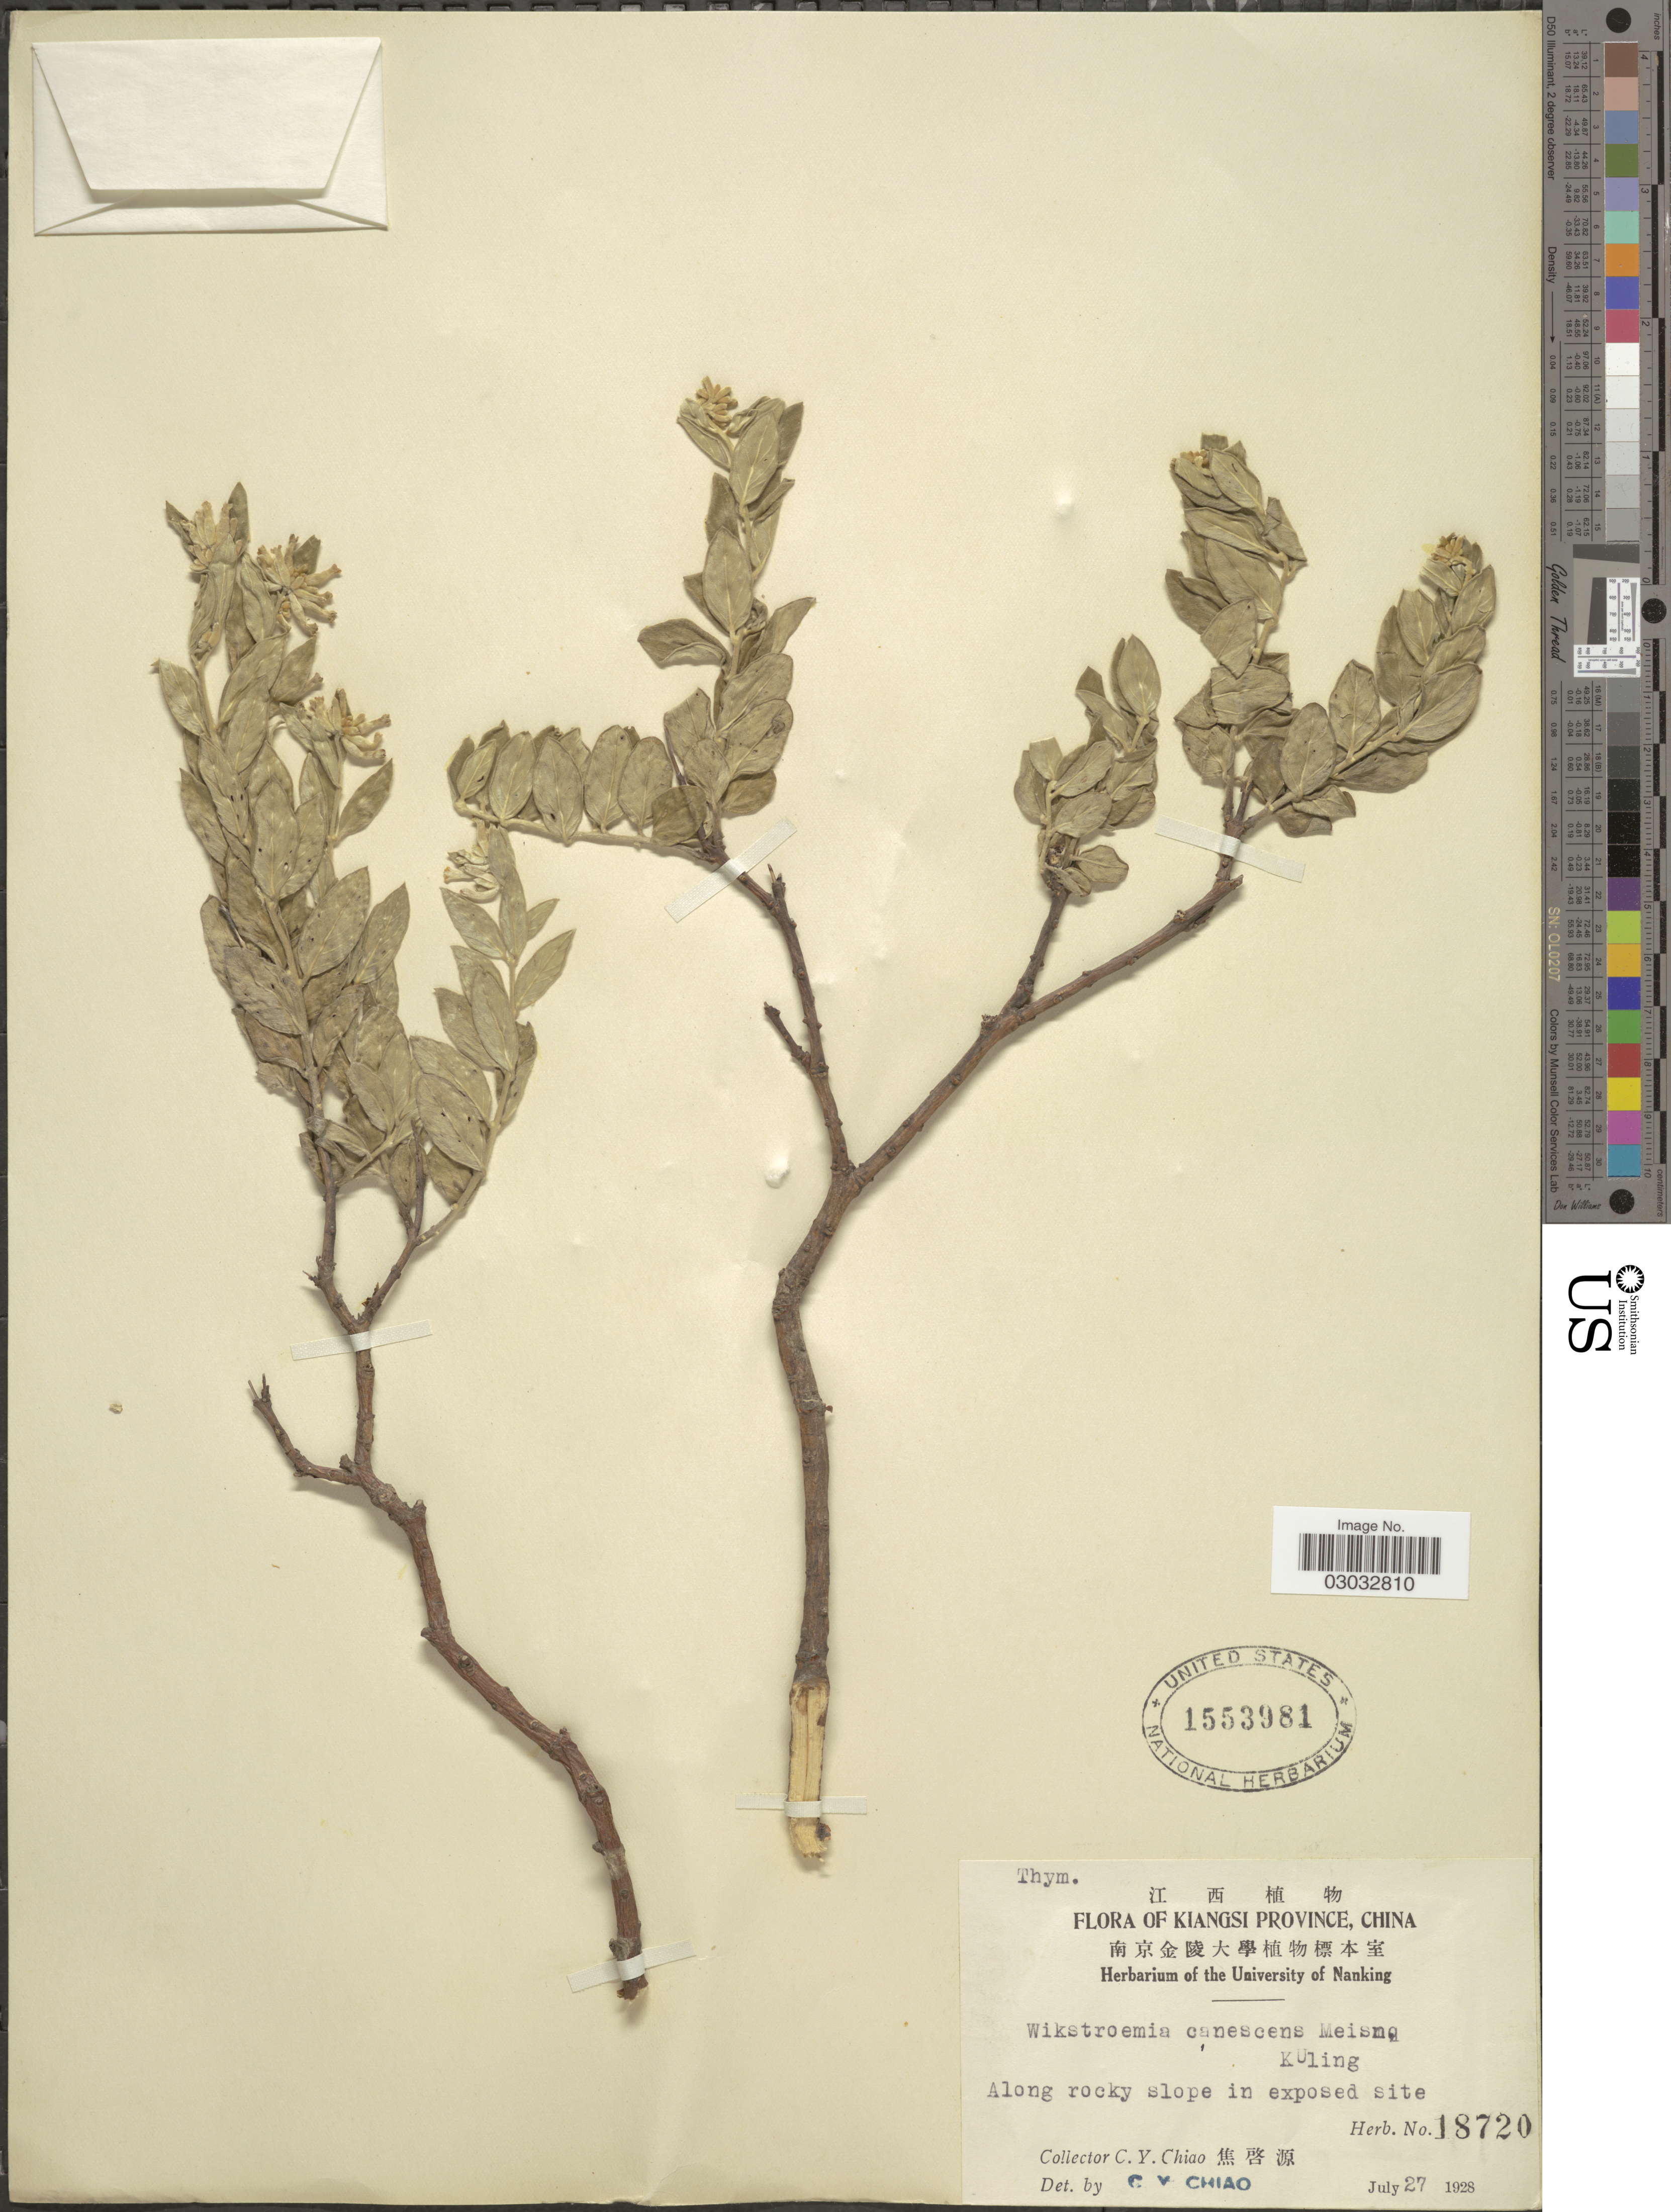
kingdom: Plantae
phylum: Tracheophyta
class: Magnoliopsida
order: Malvales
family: Thymelaeaceae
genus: Wikstroemia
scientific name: Wikstroemia canescens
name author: Meisn.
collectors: C. Y. Chiao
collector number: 18720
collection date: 1928-07-27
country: China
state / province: Jiangxi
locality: Kiangsi Province.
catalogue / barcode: US 1553981